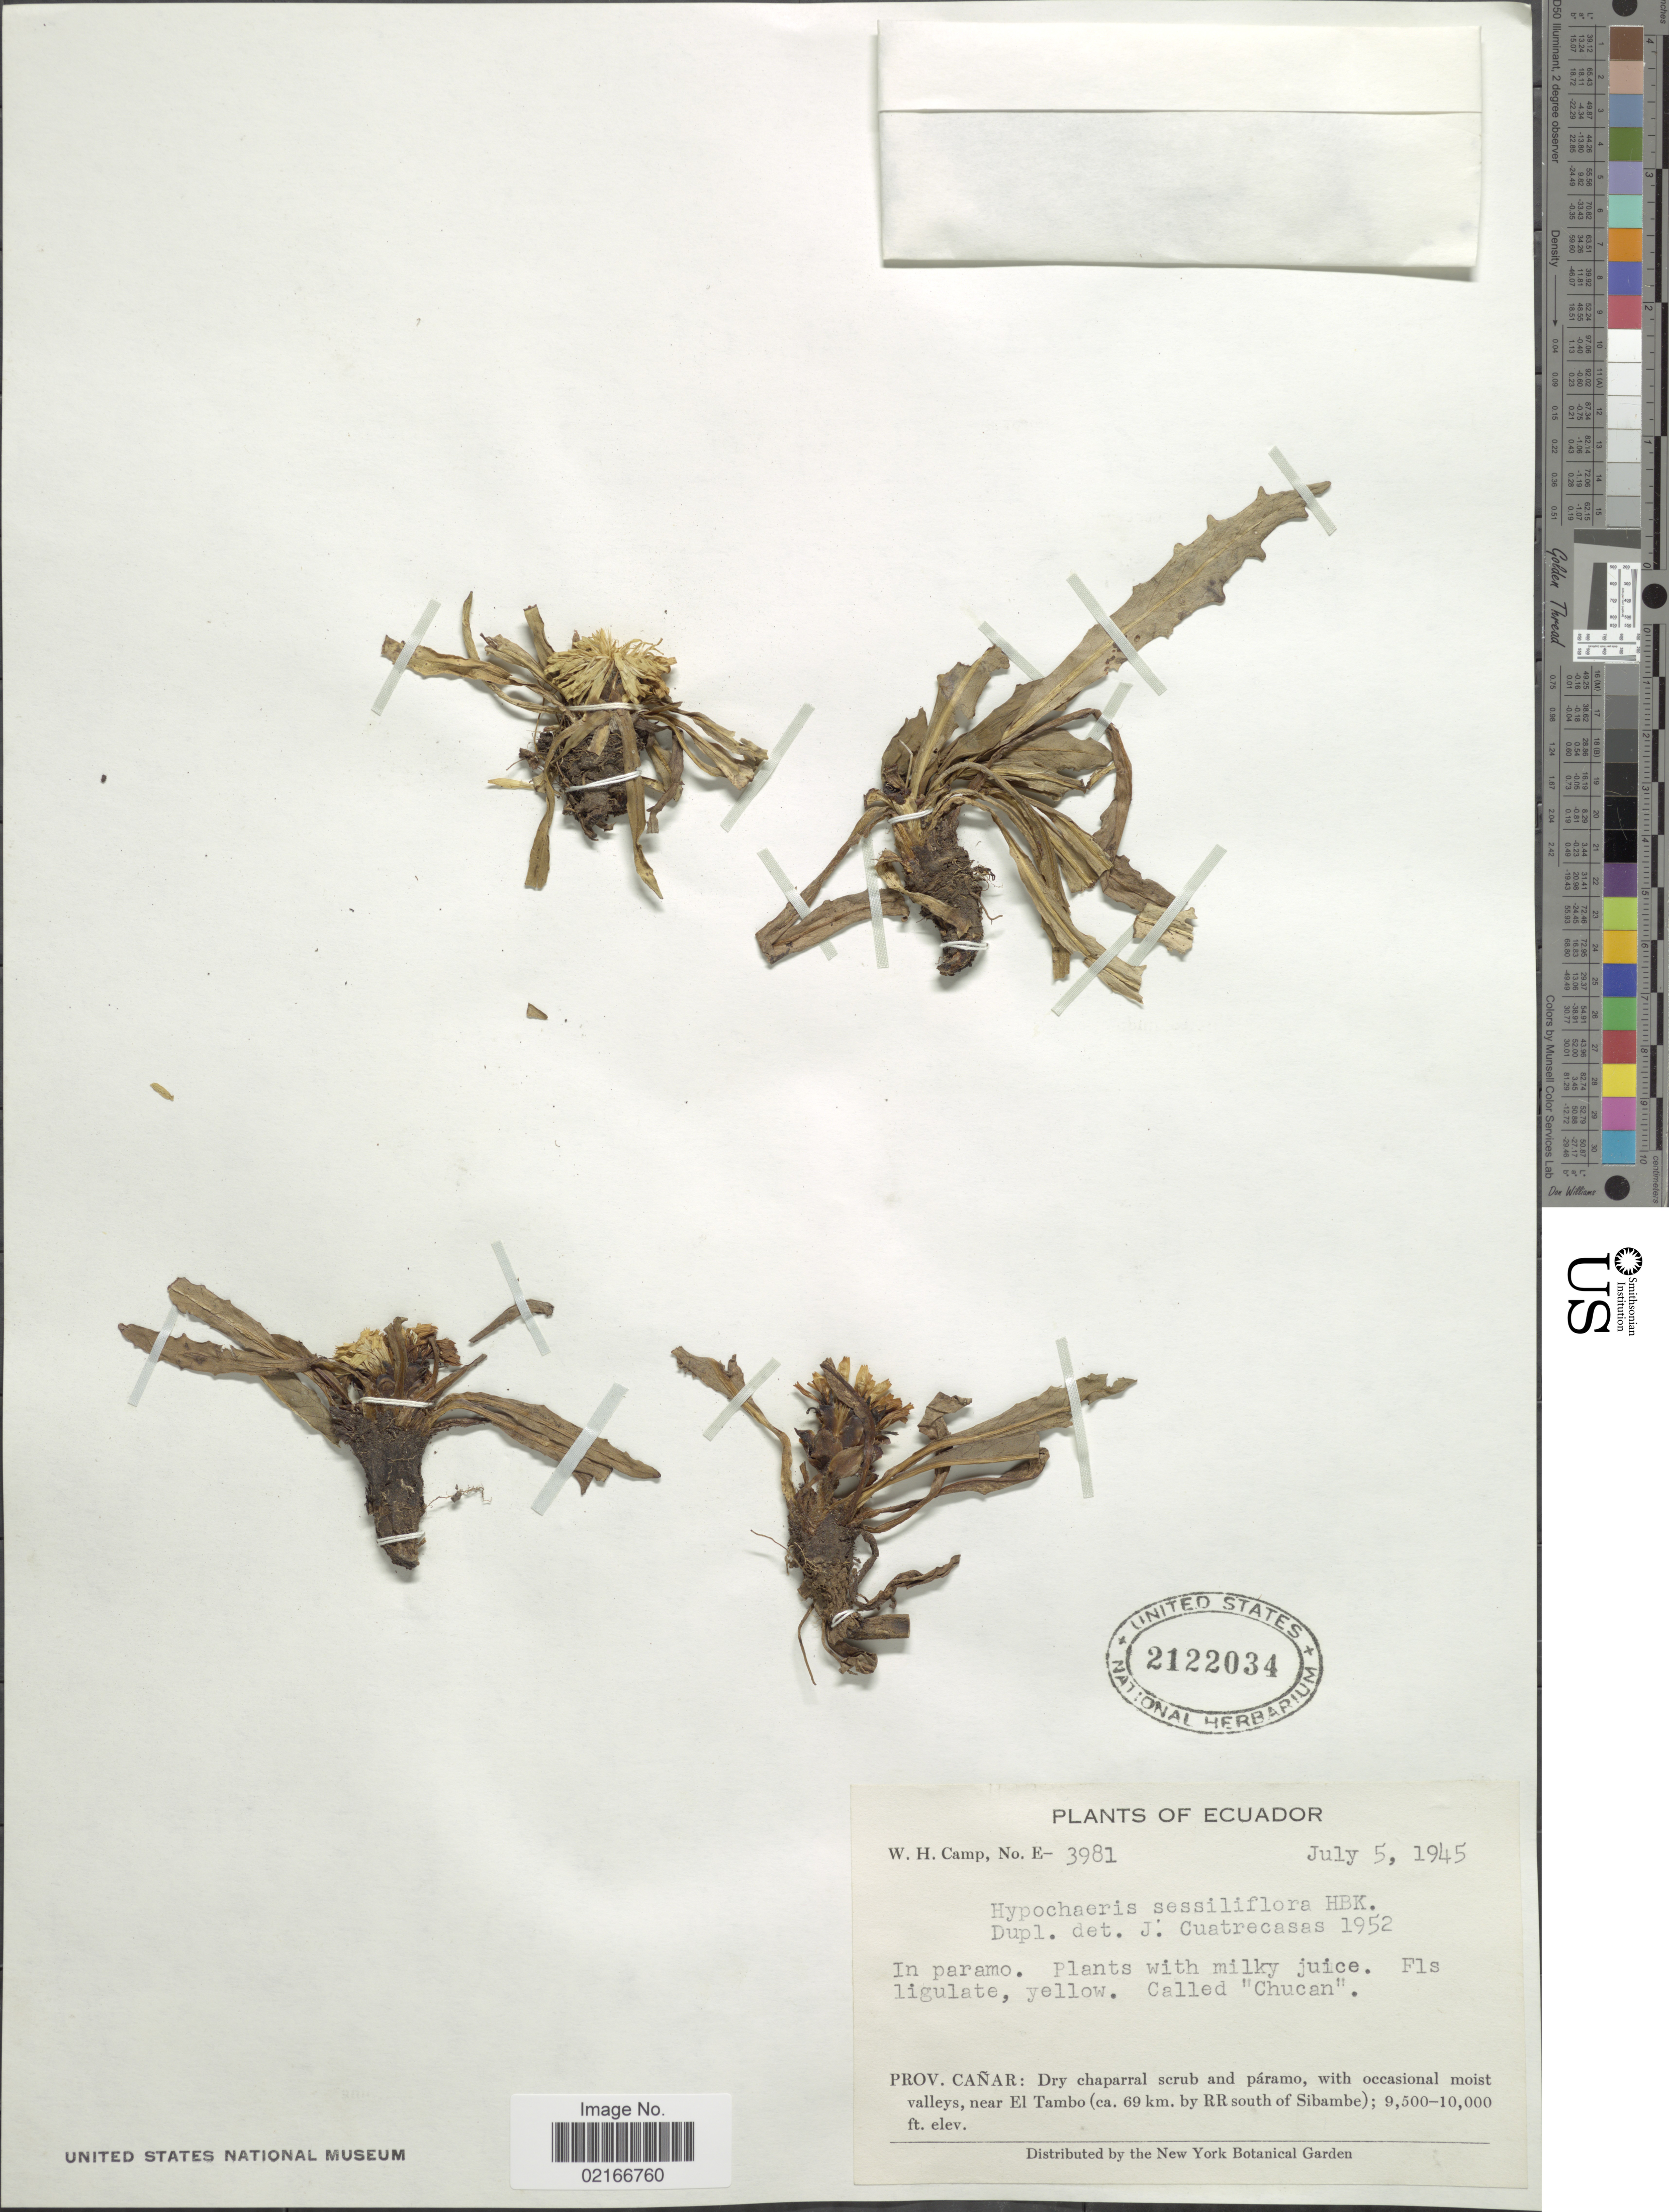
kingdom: Plantae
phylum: Tracheophyta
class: Magnoliopsida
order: Asterales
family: Asteraceae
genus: Hypochaeris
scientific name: Hypochaeris sessiflora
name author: Kunth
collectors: W. H. Camp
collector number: E-3981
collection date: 1945-07-05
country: Ecuador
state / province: Cañar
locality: Near El Tambo (ca. 69 km. by RR south of Sibambe)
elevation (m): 2896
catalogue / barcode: US 2122034